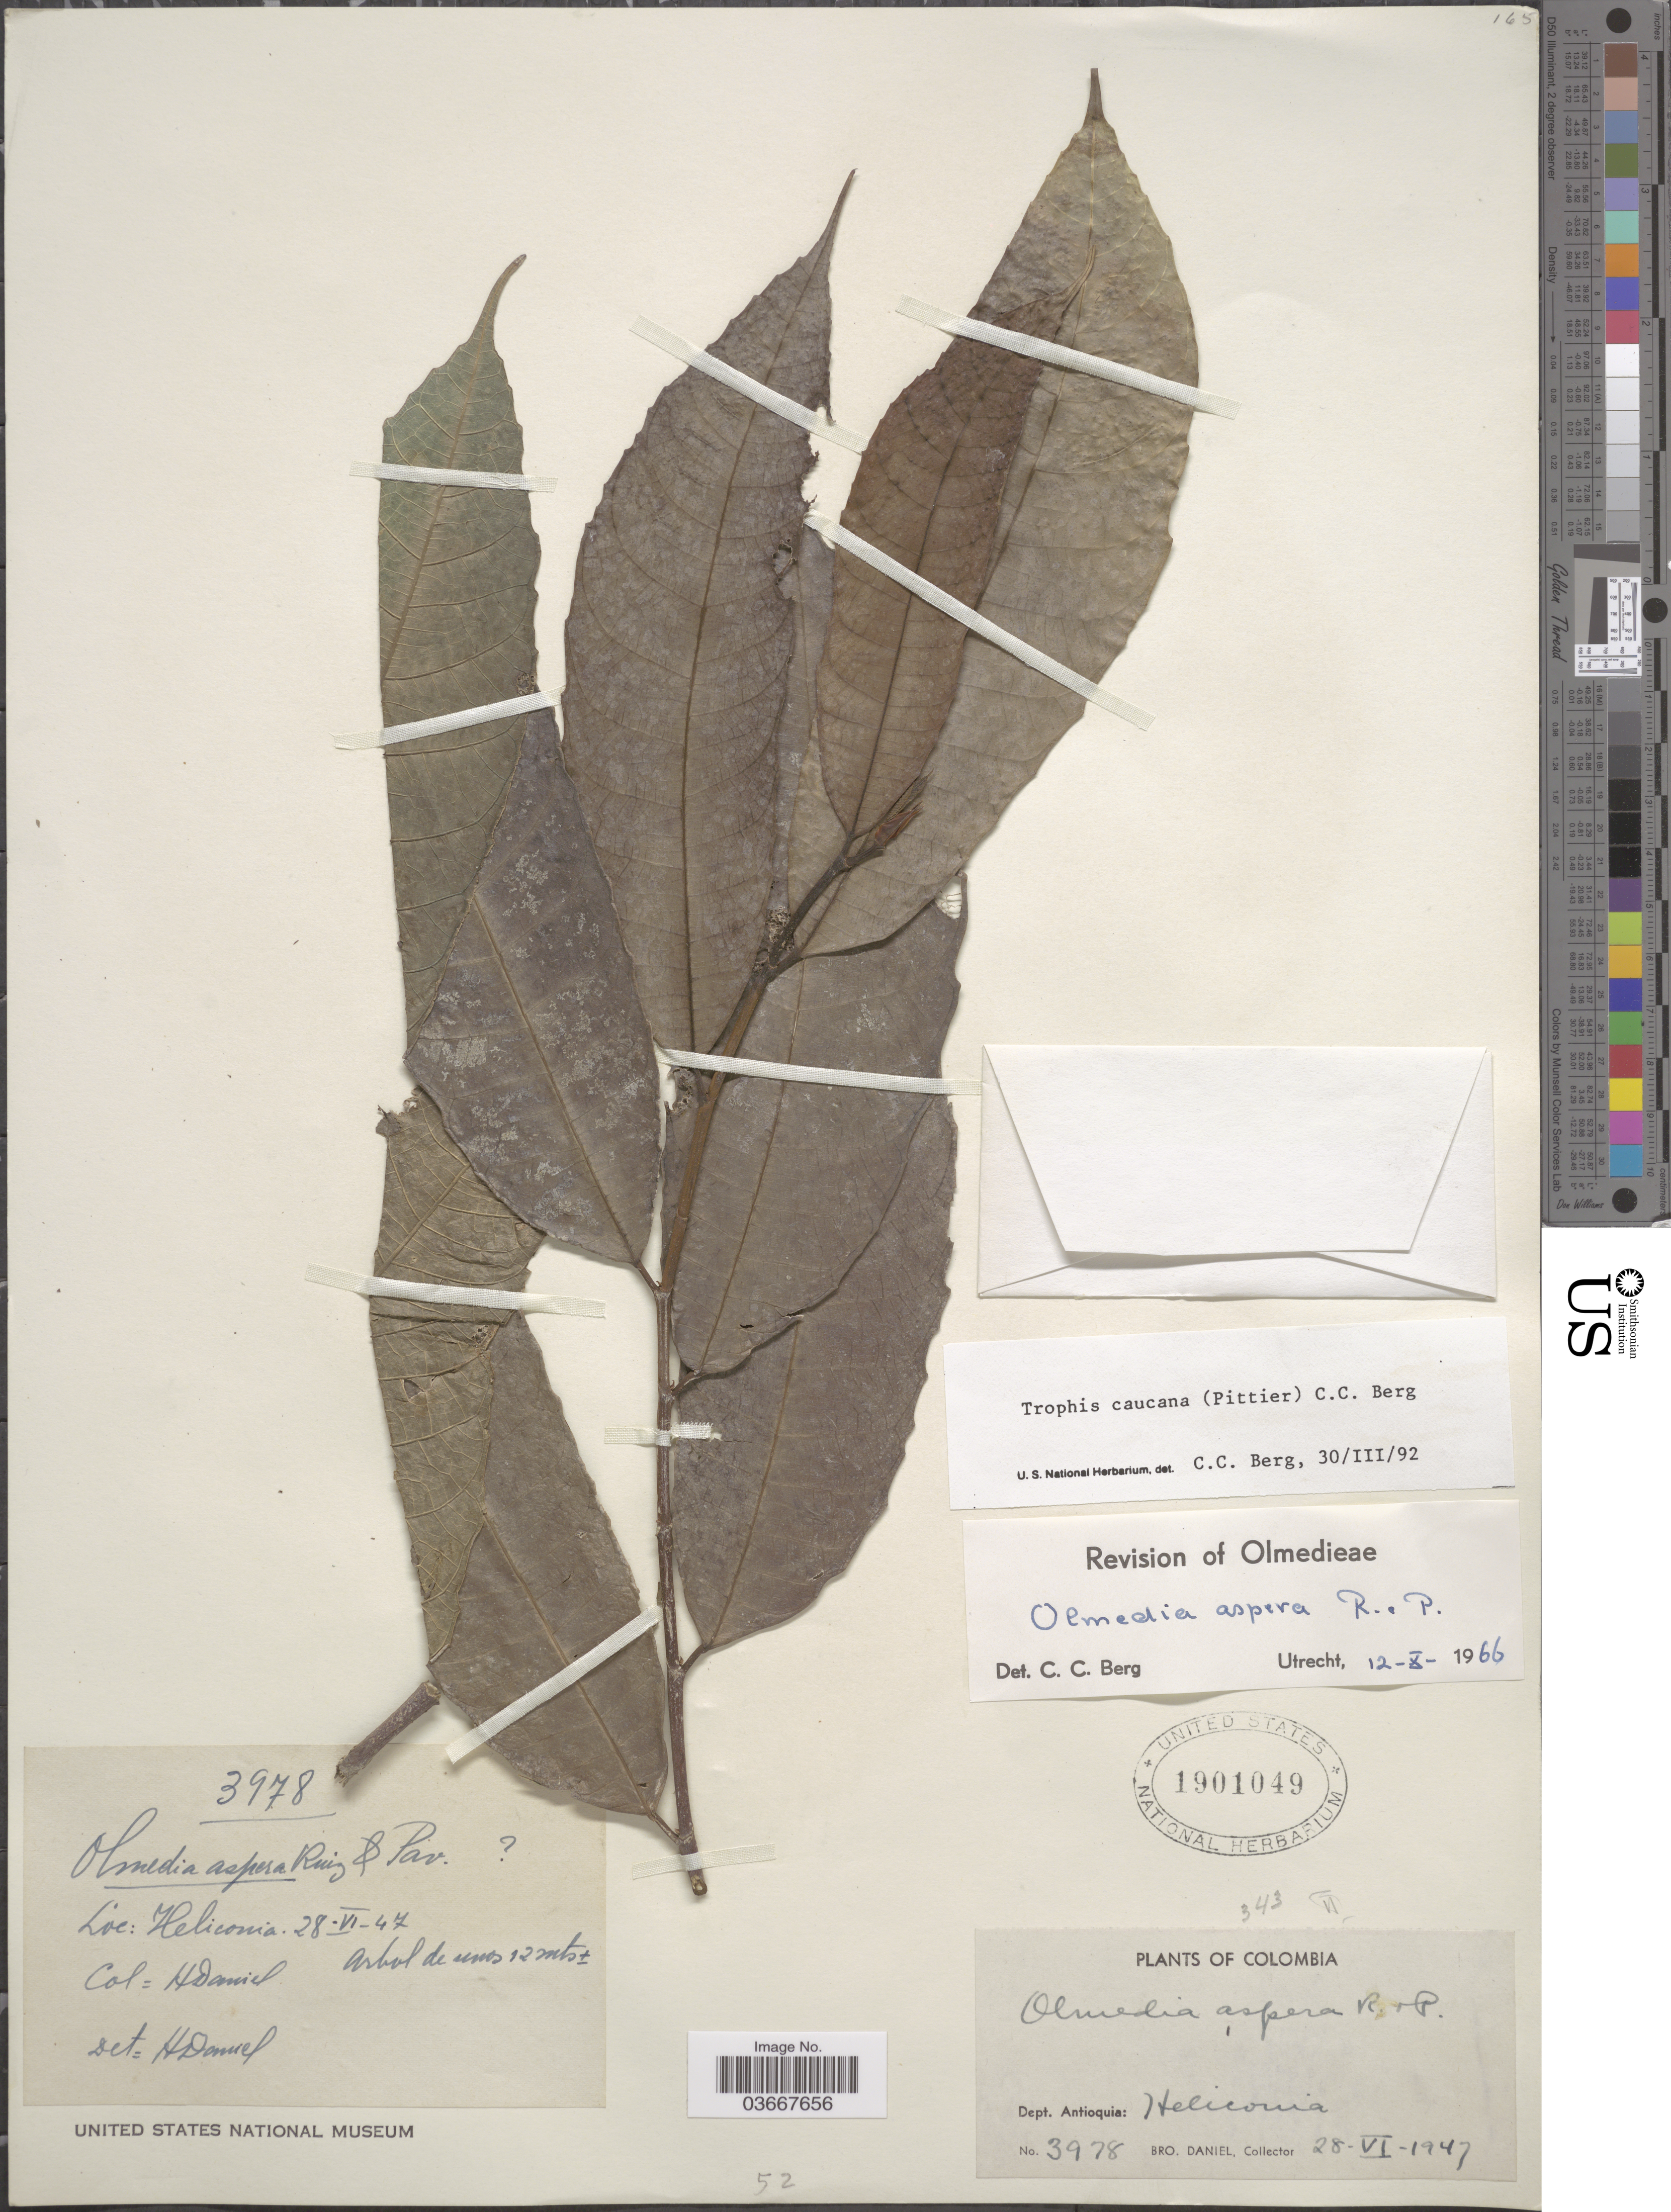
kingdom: Plantae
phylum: Tracheophyta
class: Magnoliopsida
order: Rosales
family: Moraceae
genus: Olmedia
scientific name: Olmedia aspera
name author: Ruiz & Pav.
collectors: Bro. Daniel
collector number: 3978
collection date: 1947-06-28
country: Colombia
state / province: Antioquia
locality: Dept. Antioquia: Heliconia.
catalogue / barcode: US 1901049